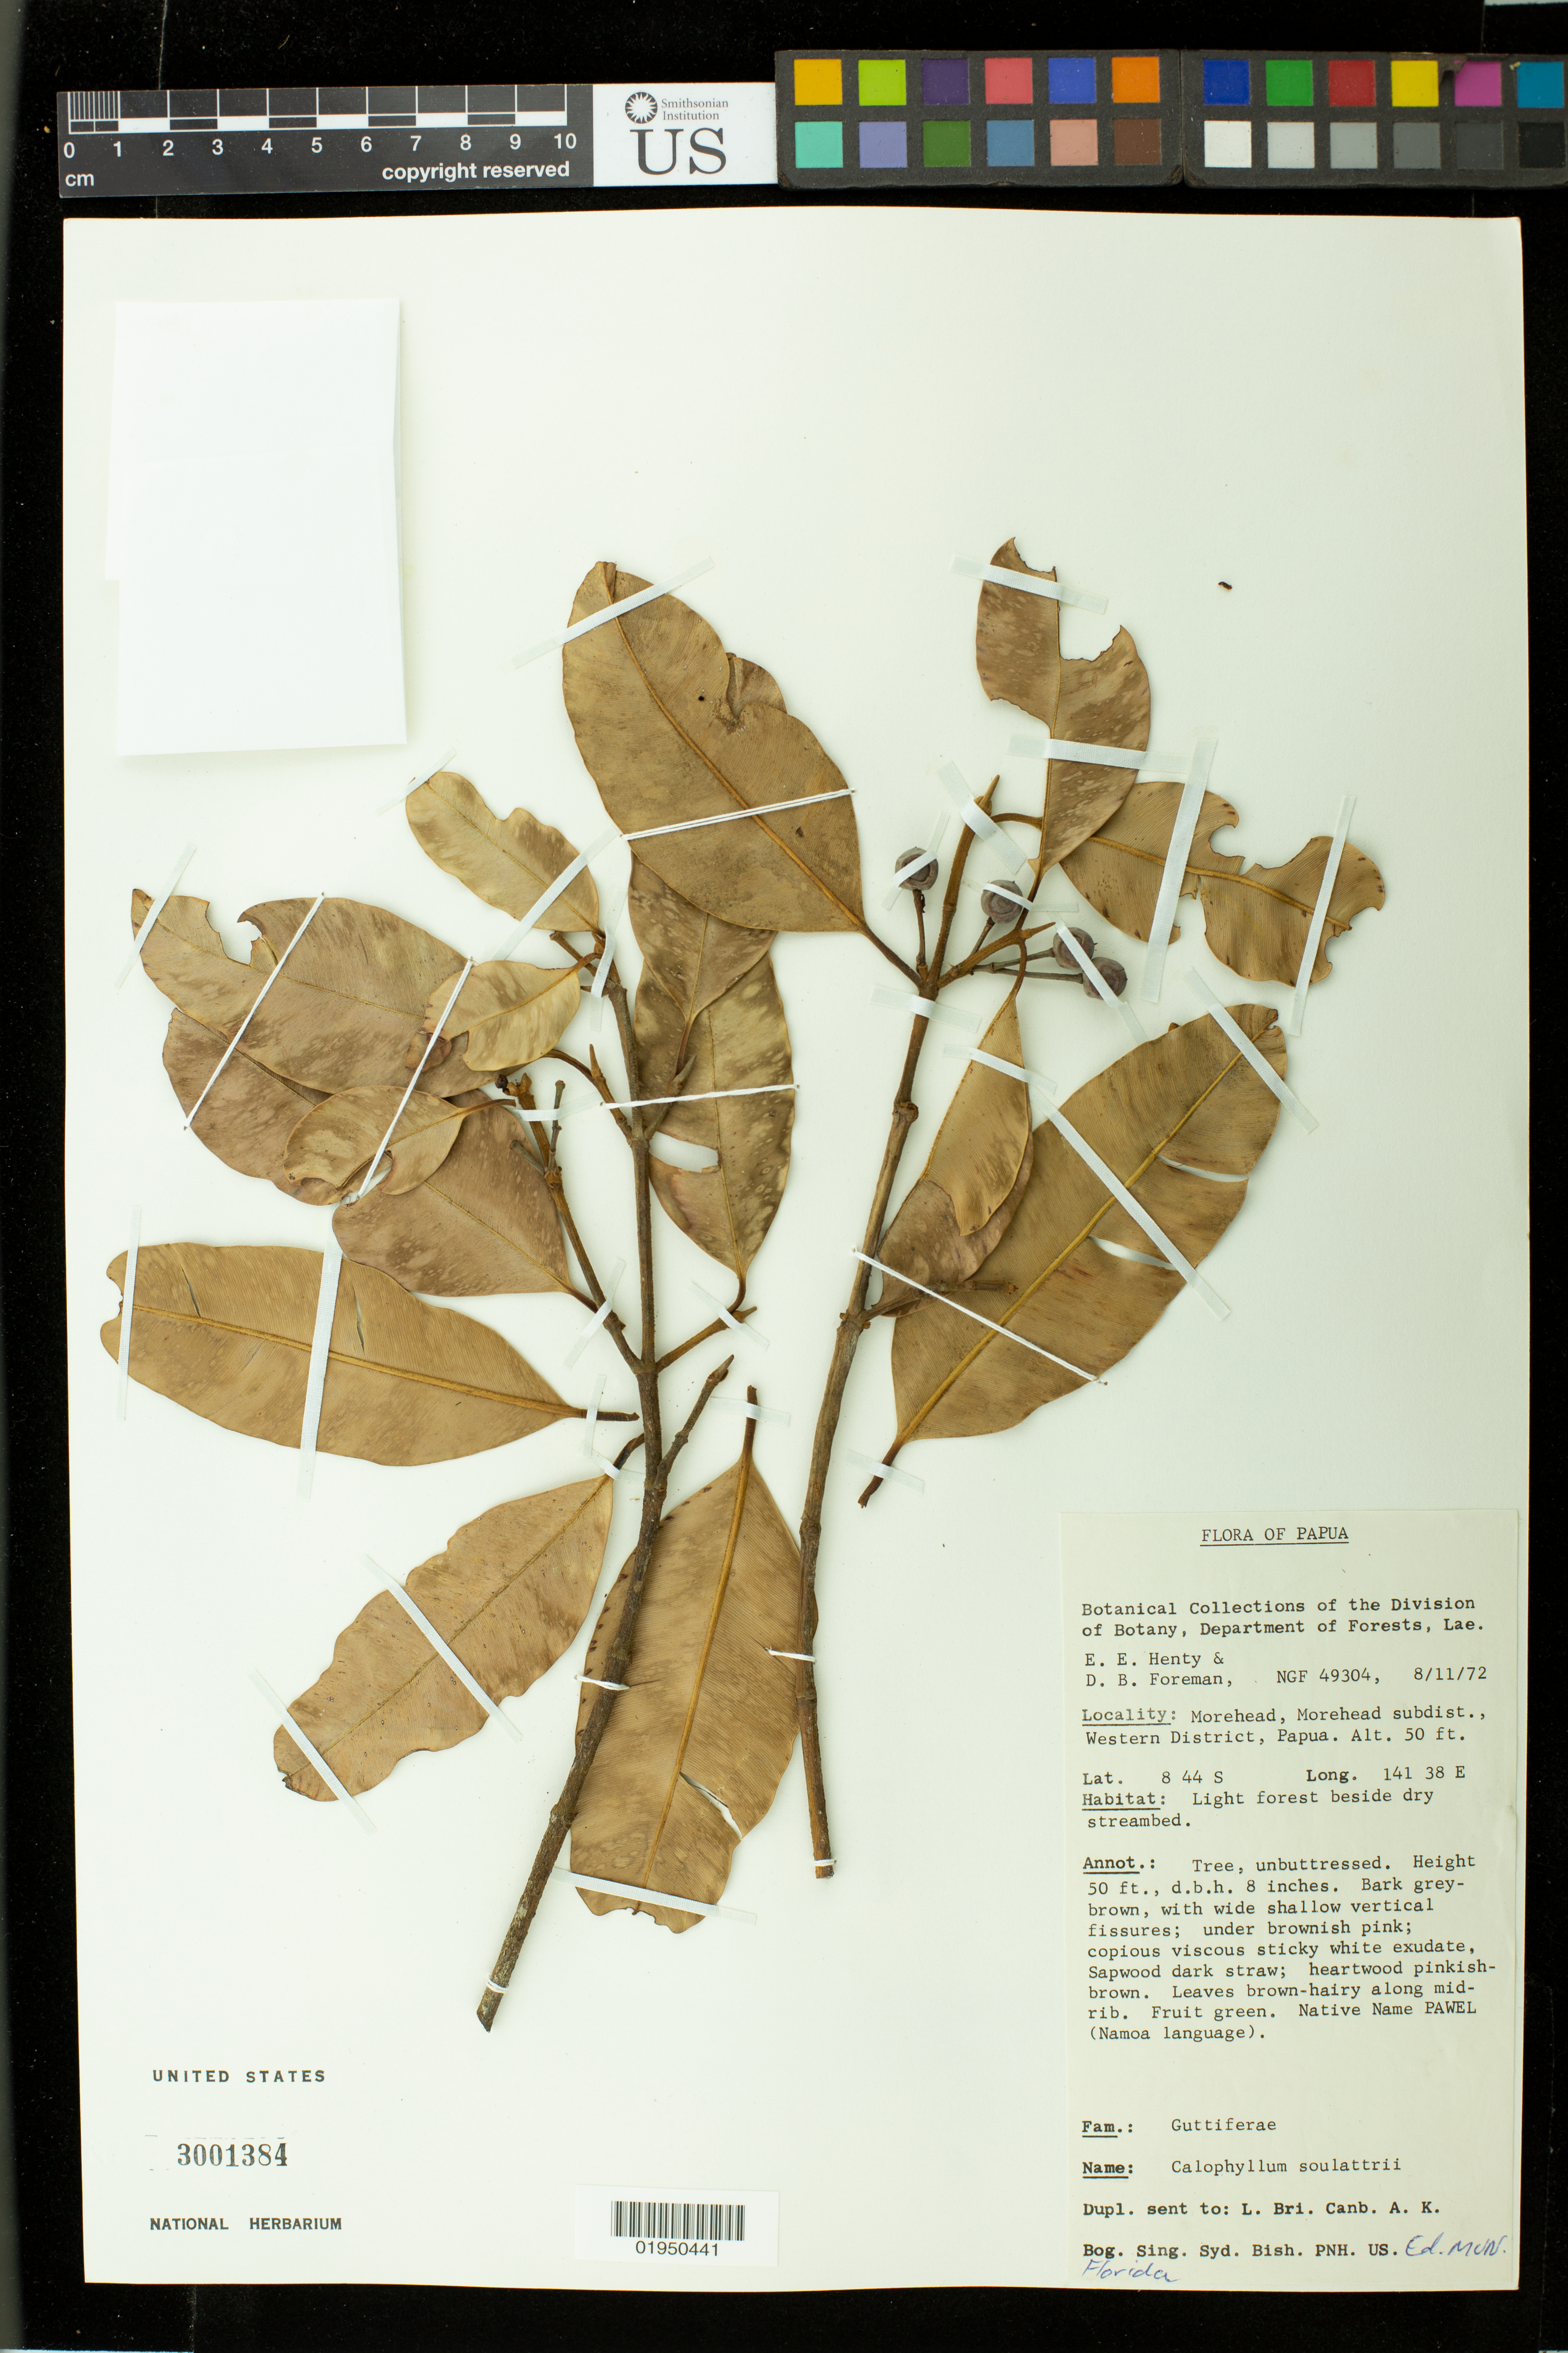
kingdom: Plantae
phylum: Tracheophyta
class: Magnoliopsida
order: Malpighiales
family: Calophyllaceae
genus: Calophyllum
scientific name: Calophyllum soulattri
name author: Burm. f.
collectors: E. Henty & D. Foreman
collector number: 49304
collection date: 1972-11-08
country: Papua New Guinea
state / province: Western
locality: Morehead, Morhead subdist., western district, Papua.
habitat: Light forest beside dry steambed.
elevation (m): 50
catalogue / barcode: US 3001384